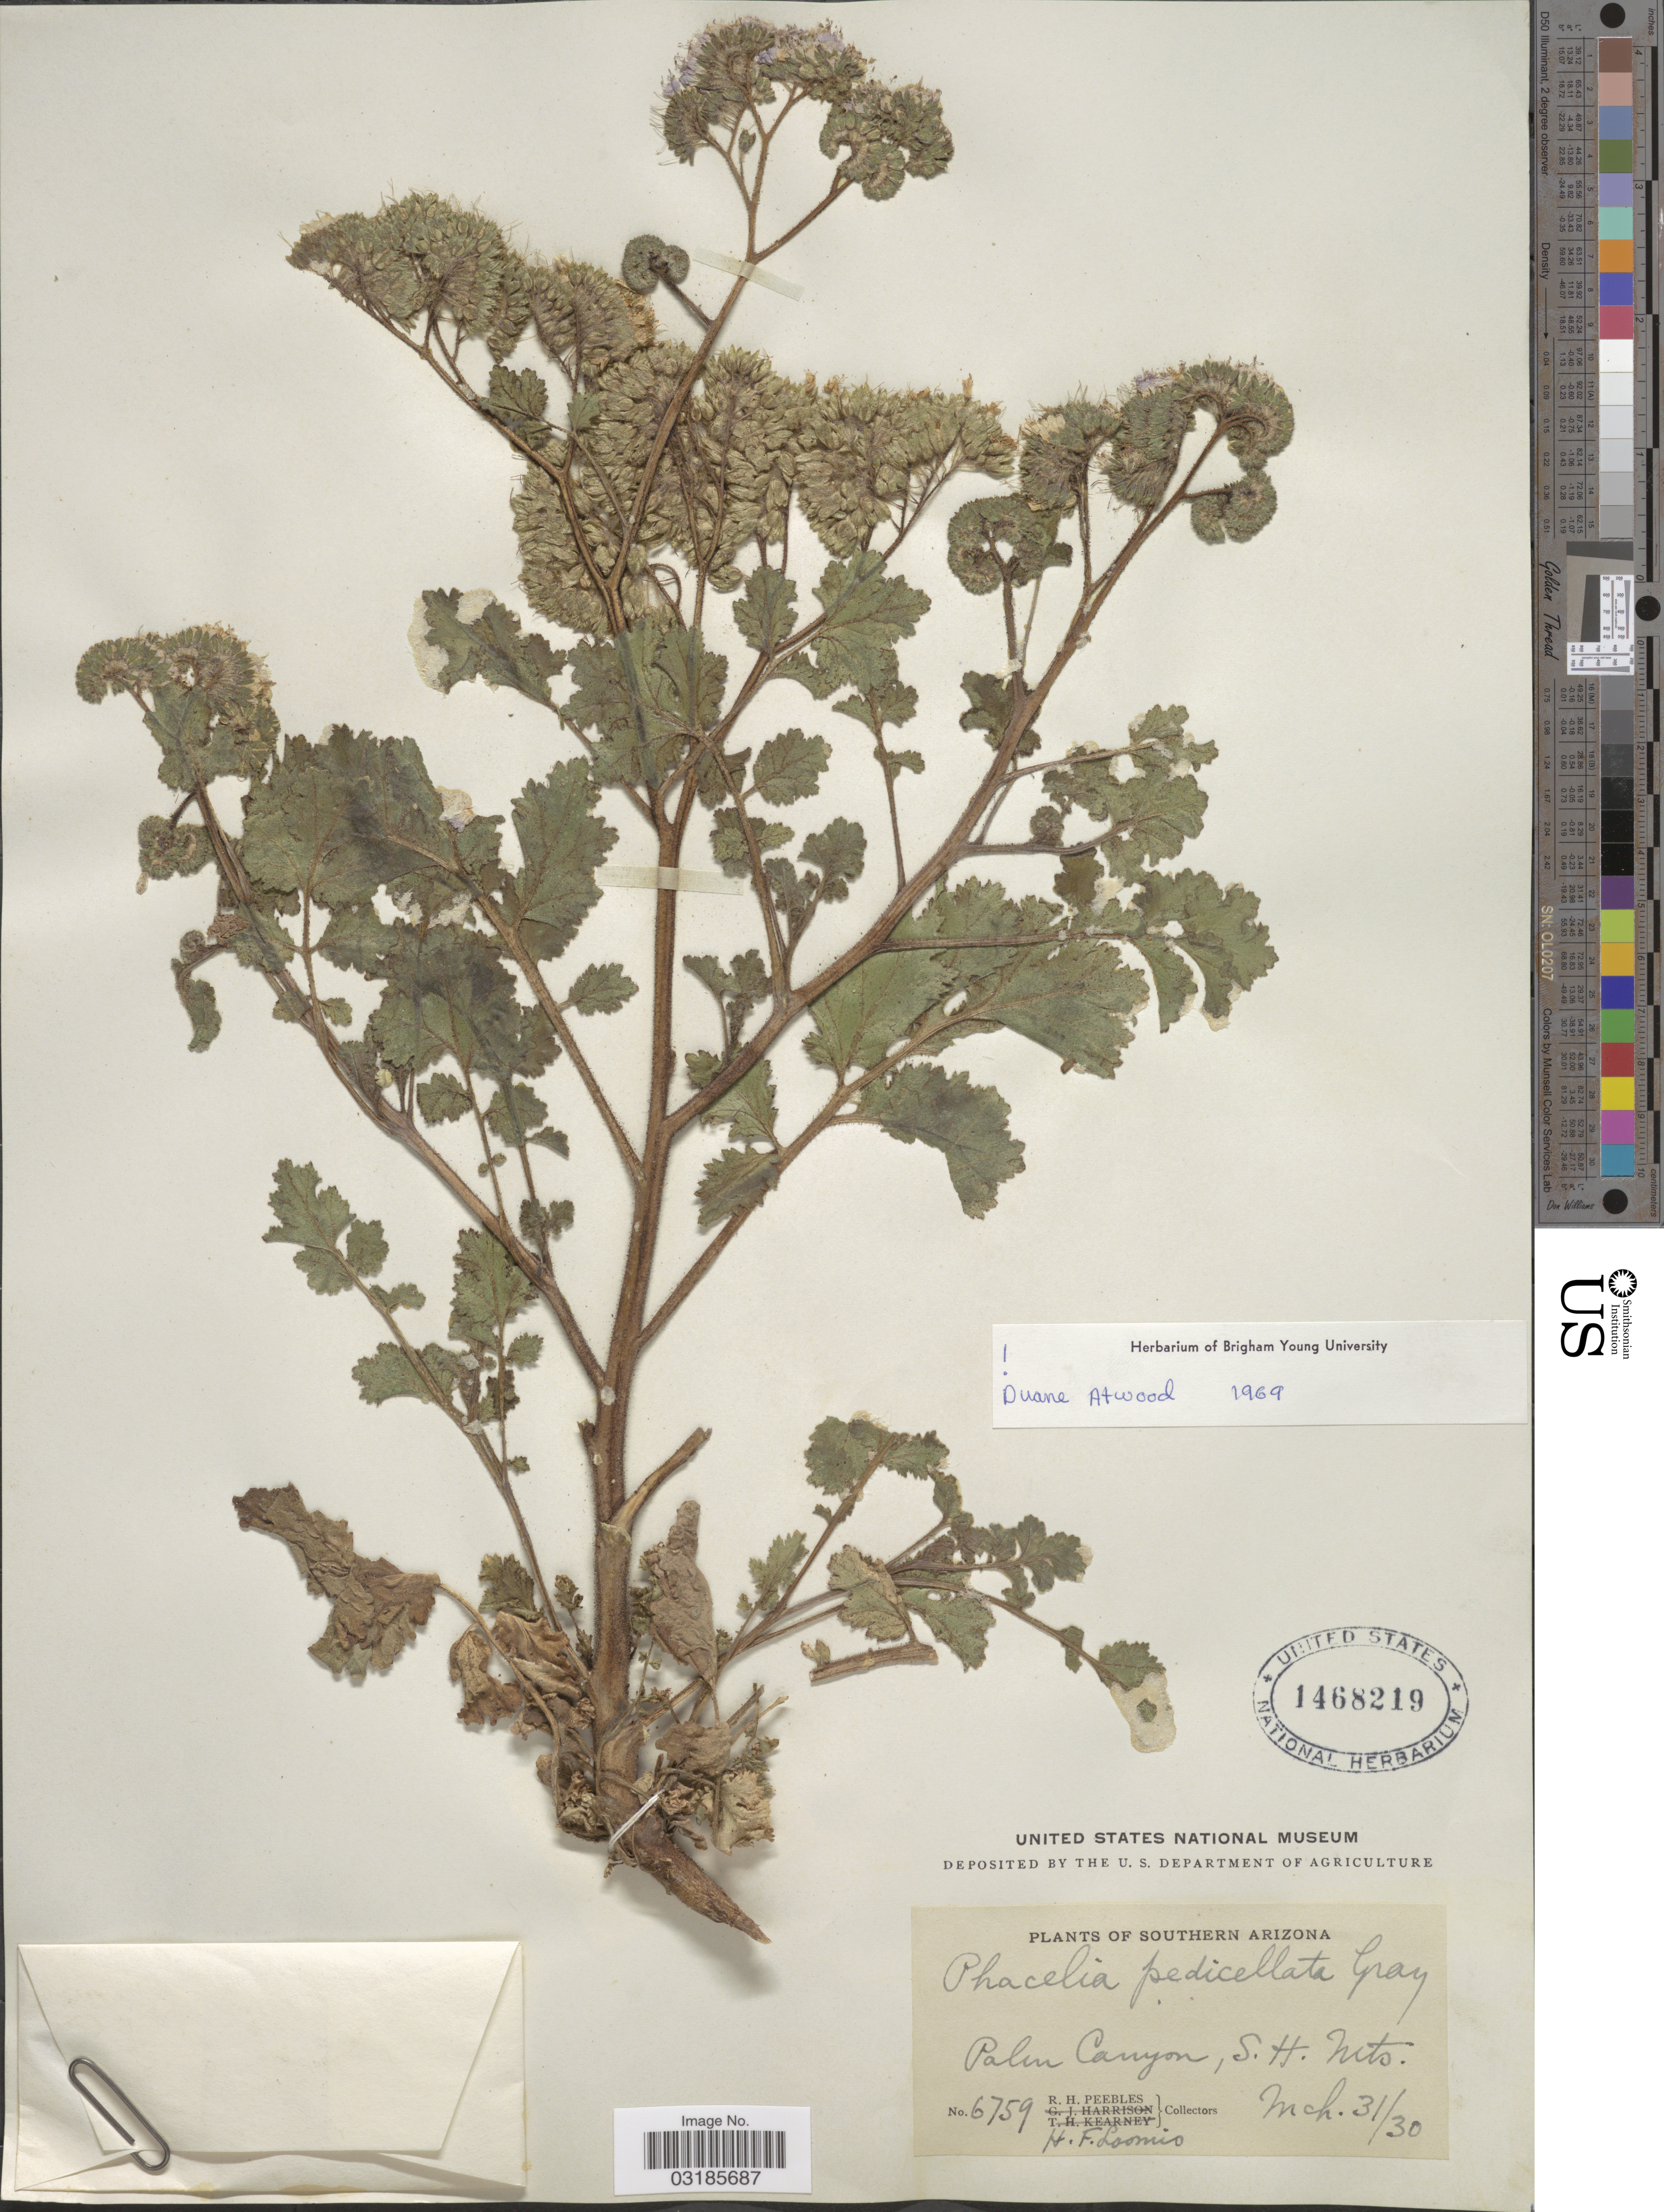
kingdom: Plantae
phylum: Tracheophyta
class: Magnoliopsida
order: Boraginales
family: Hydrophyllaceae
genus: Phacelia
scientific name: Phacelia pedicellata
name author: A. Gray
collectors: R. H. Peebles & H. F. Loomis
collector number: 6759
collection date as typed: Transcribed d/m/y: 31/3/30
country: United States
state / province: Arizona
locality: Southern Arizona. Palm Canyon, S. H. Mts.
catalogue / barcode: US 1468219